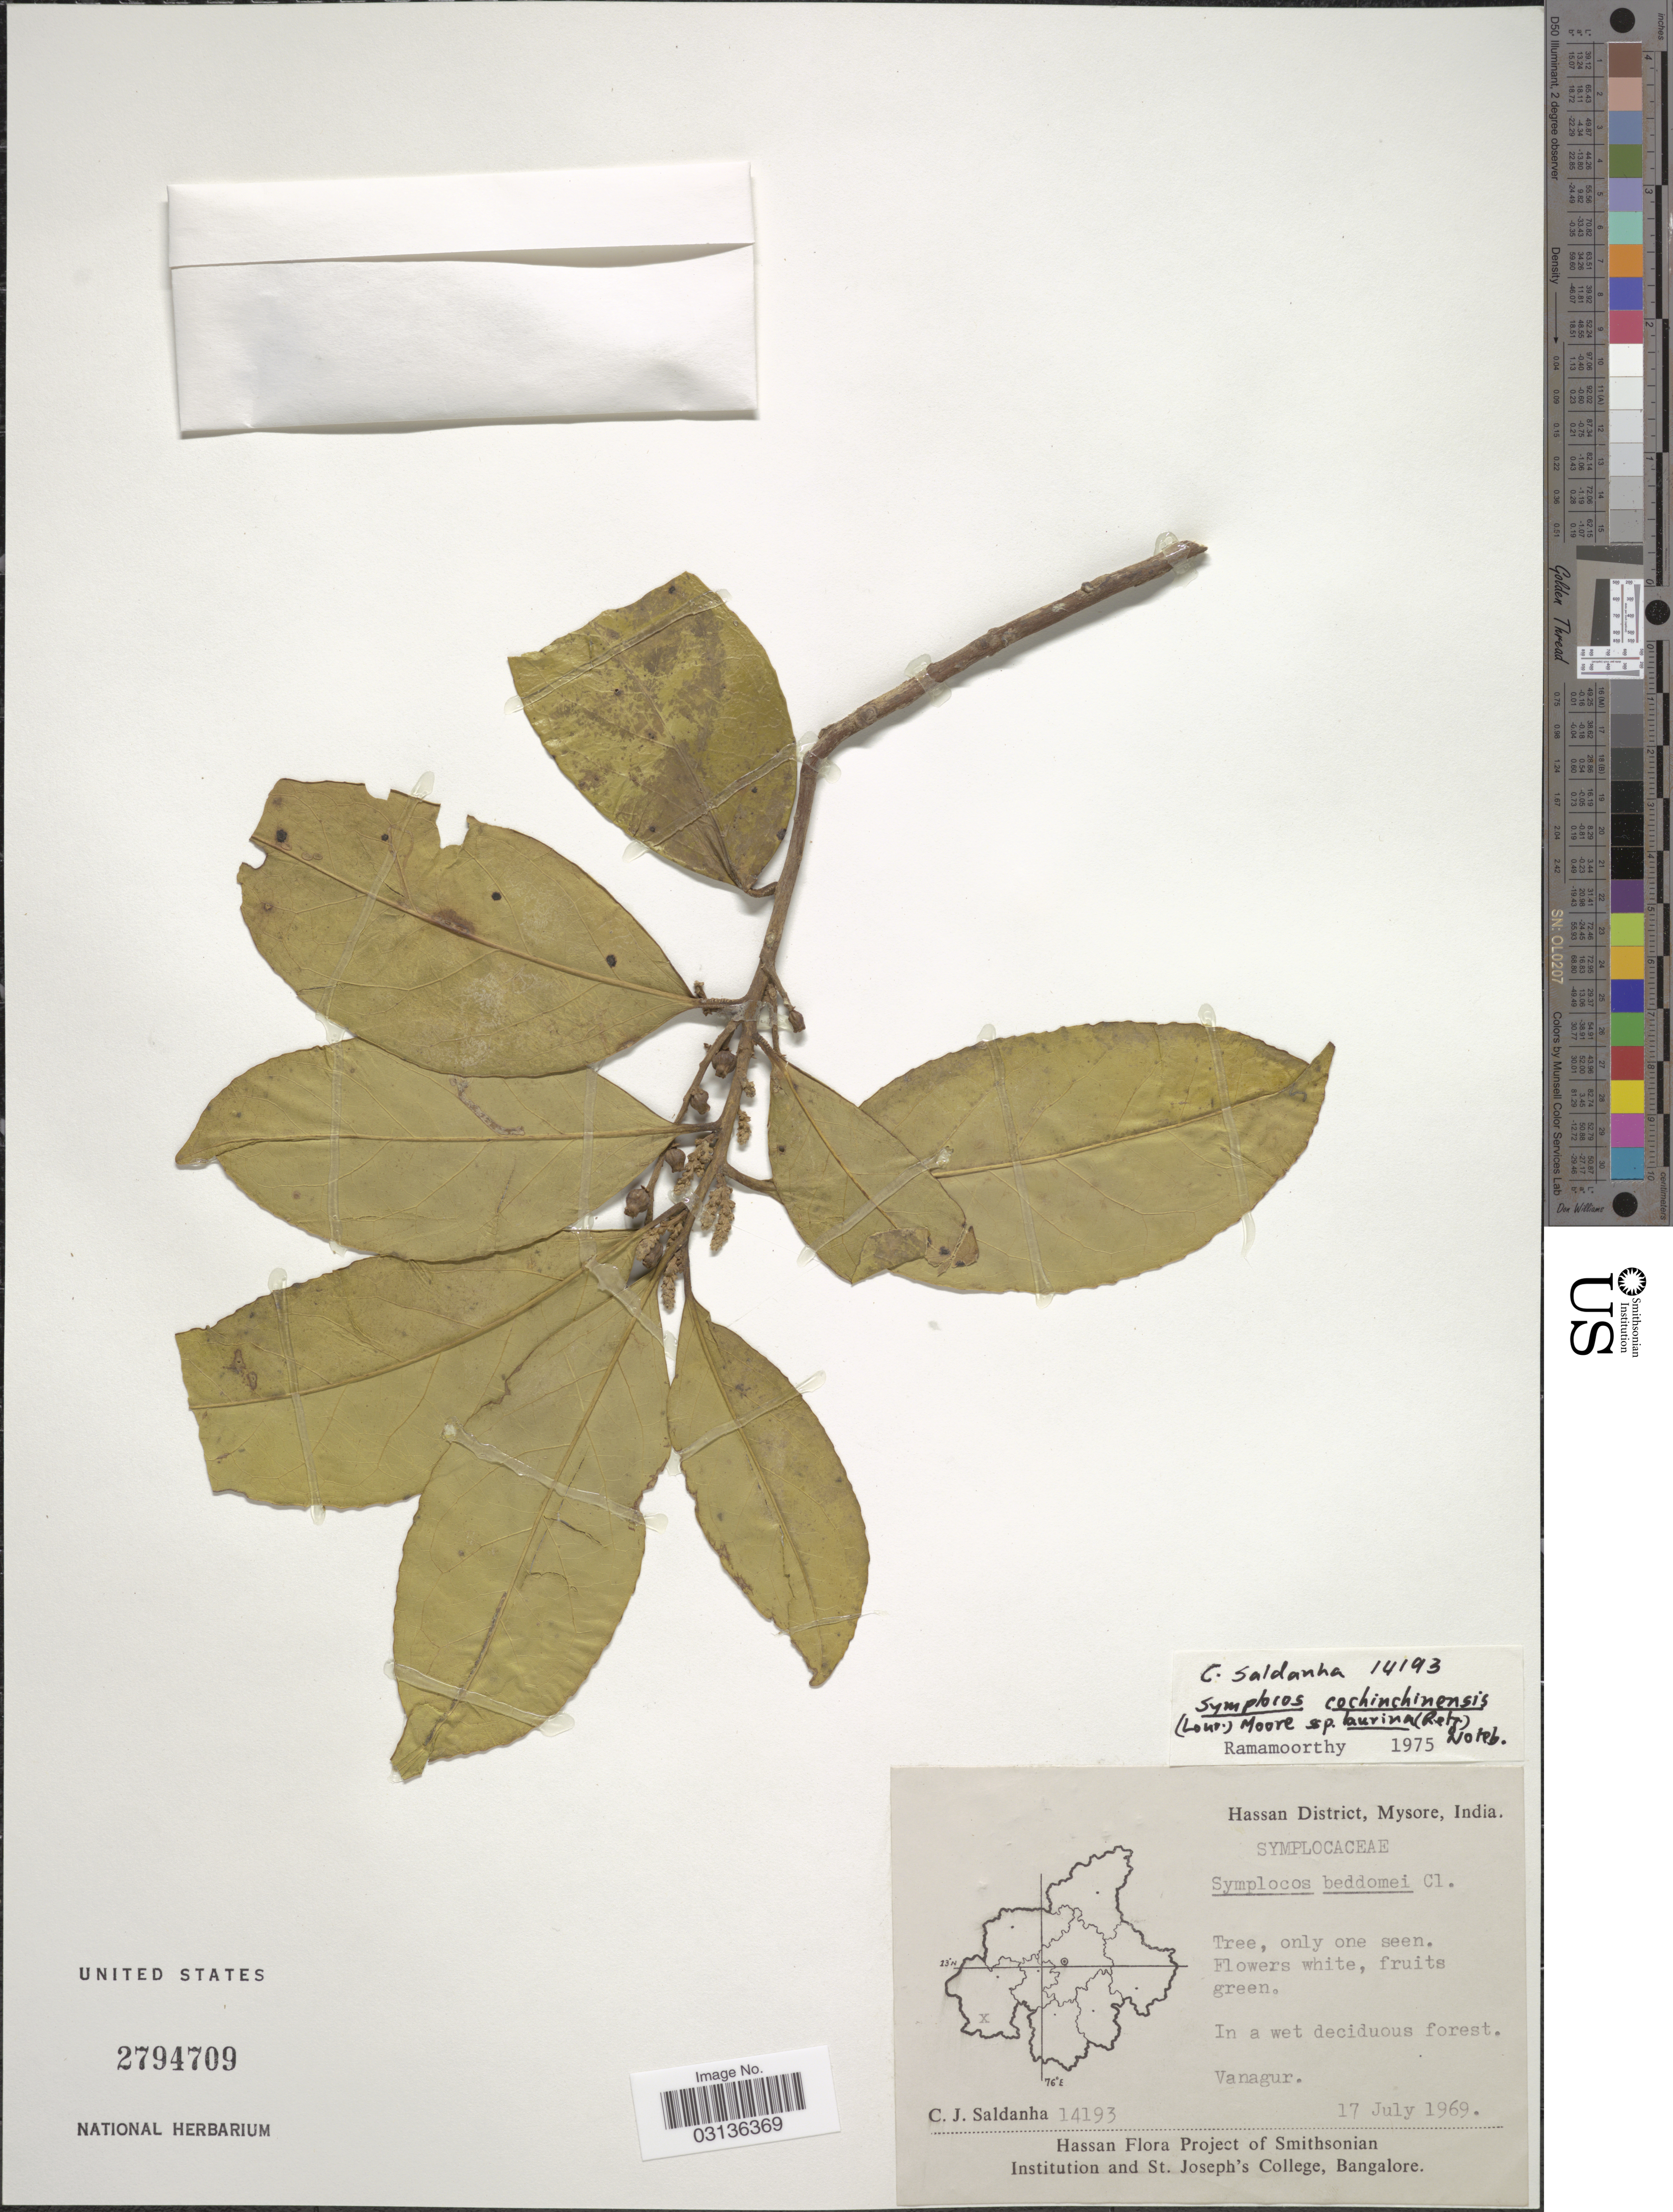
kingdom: Plantae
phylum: Tracheophyta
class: Magnoliopsida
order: Ericales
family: Symplocaceae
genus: Symplocos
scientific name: Symplocos cochinchinensis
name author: (Lour.) S. Moore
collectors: C. J. Saldanha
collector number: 14193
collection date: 1969-07-17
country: India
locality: Hassan District, Mysore. Vanagur.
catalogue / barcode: US 2794709